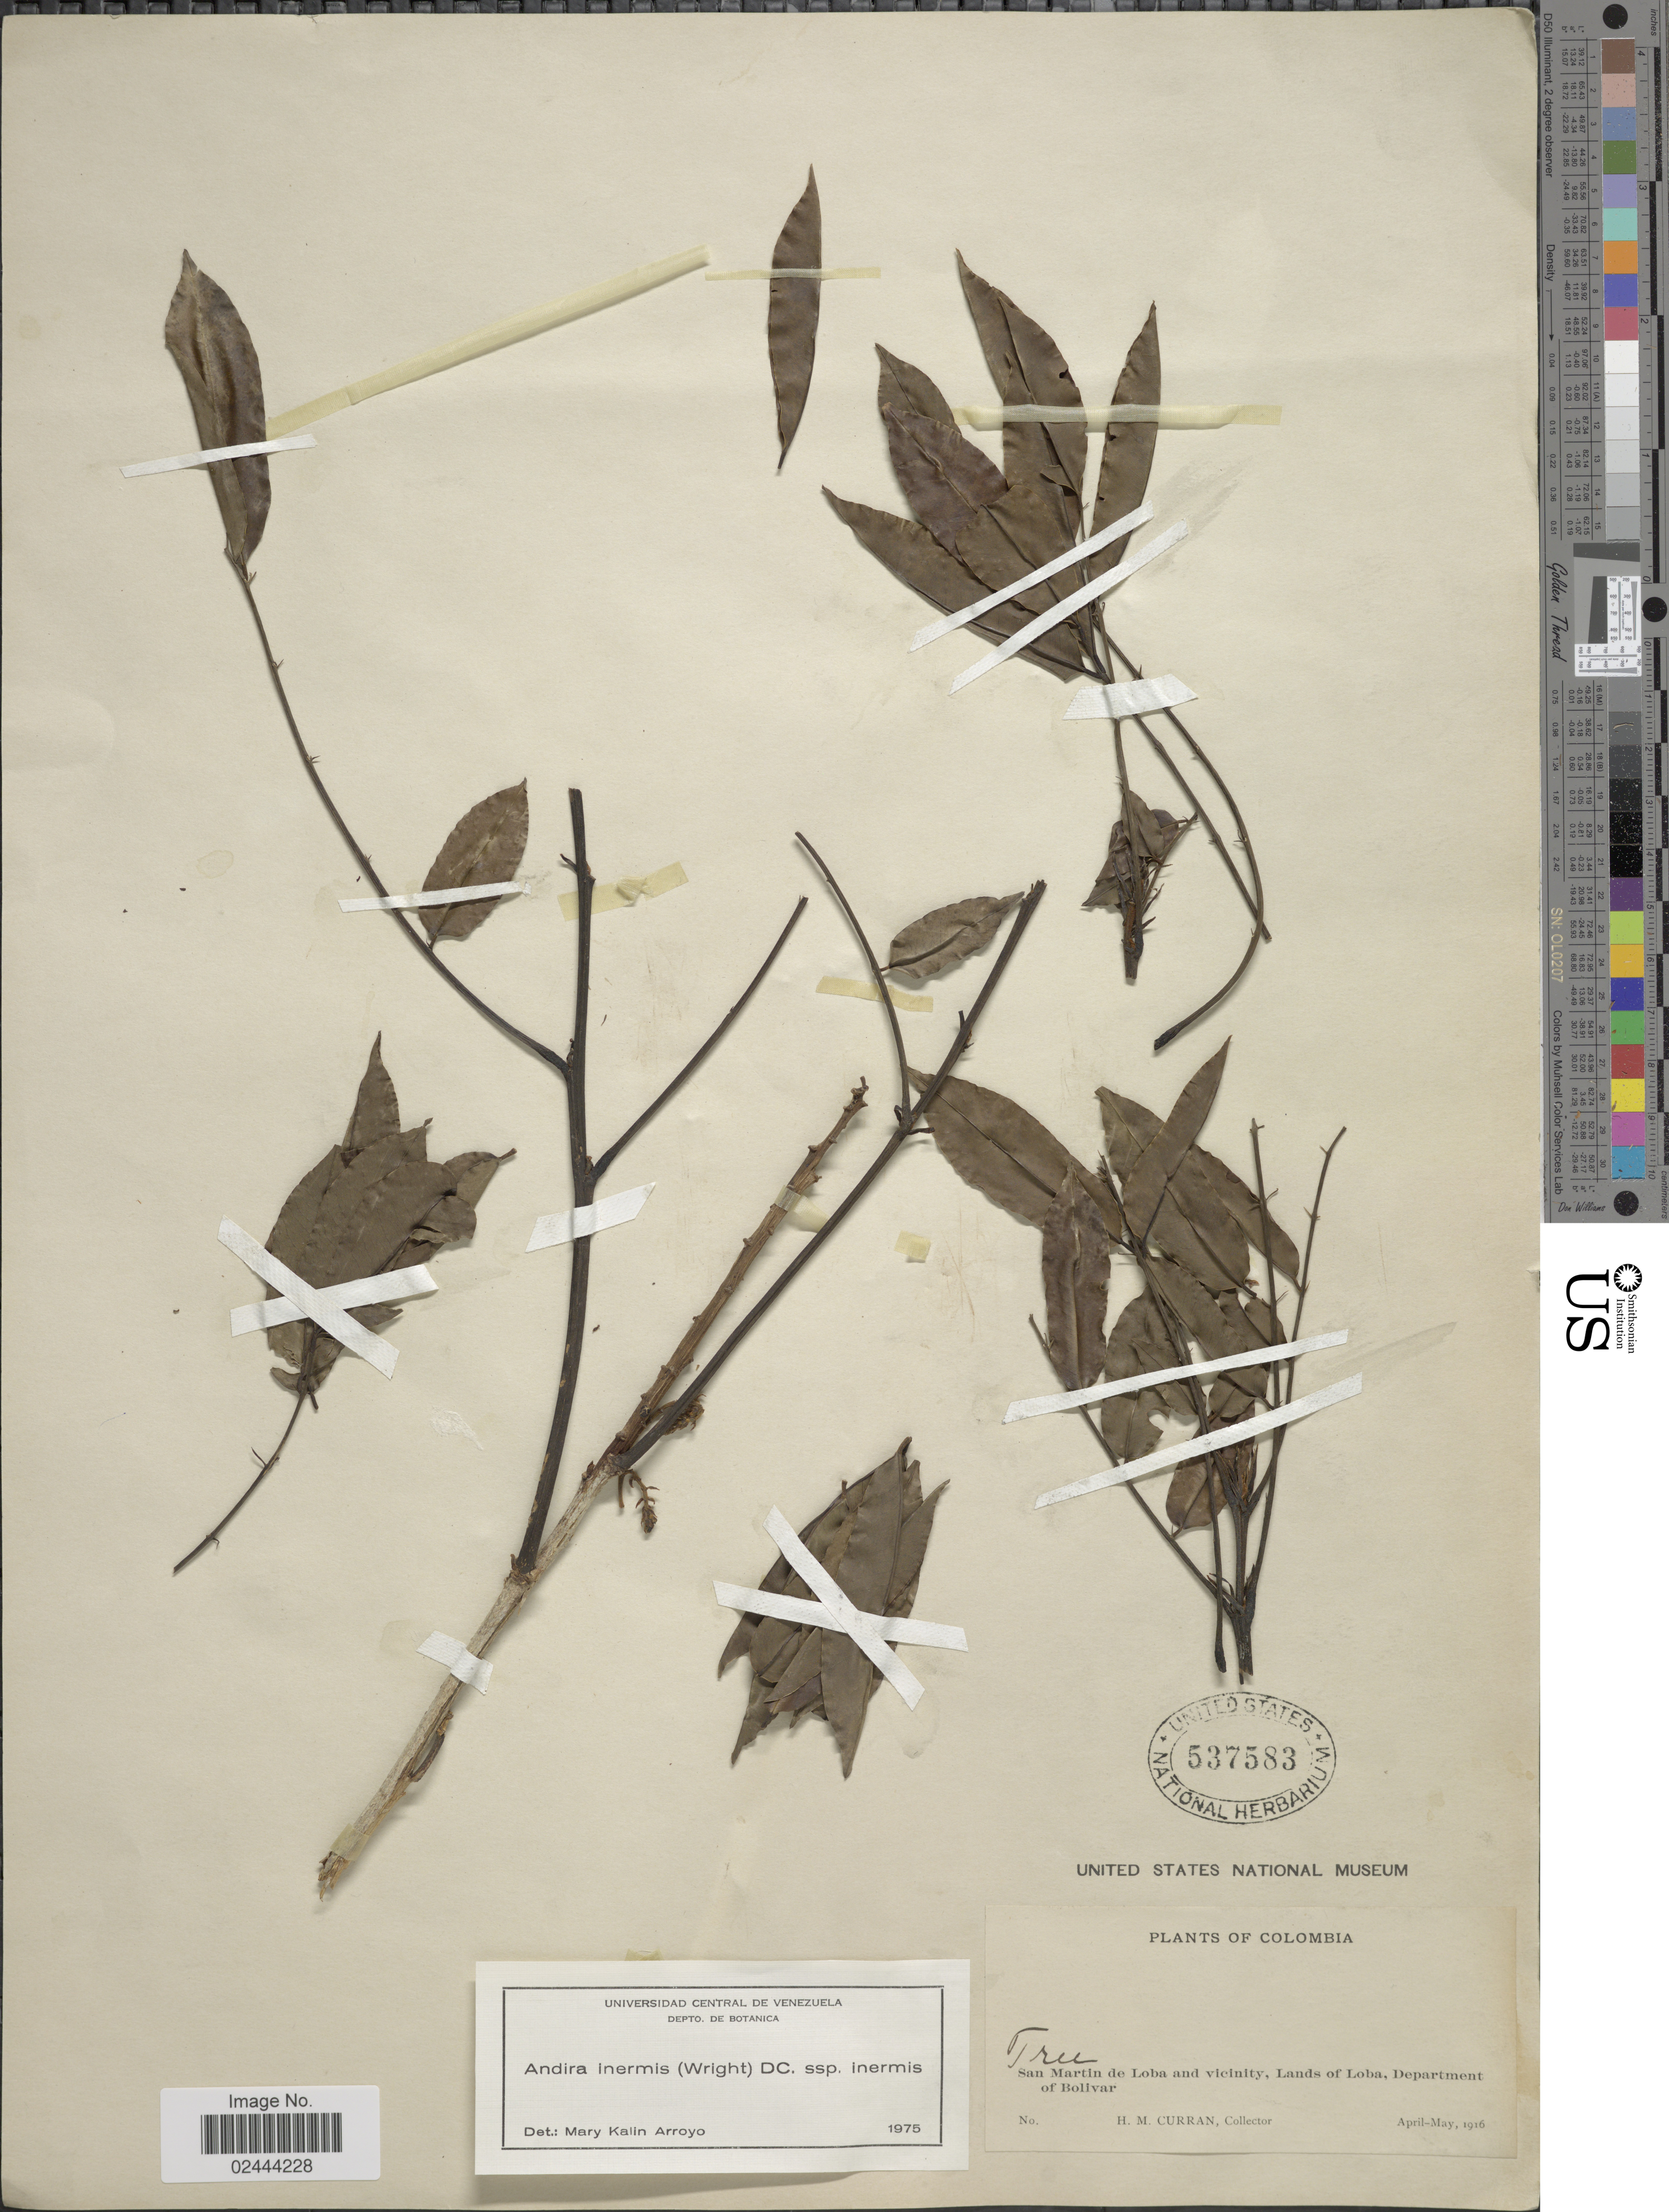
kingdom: Plantae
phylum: Tracheophyta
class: Magnoliopsida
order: Fabales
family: Fabaceae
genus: Andira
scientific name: Andira inermis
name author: (W. Wright) Kunth ex DC.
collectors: H. M. Curran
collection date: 1916-04/1916-05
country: Colombia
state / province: Bolívar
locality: San Martin de Loba and vicinity, Lands of Loba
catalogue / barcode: US 537583